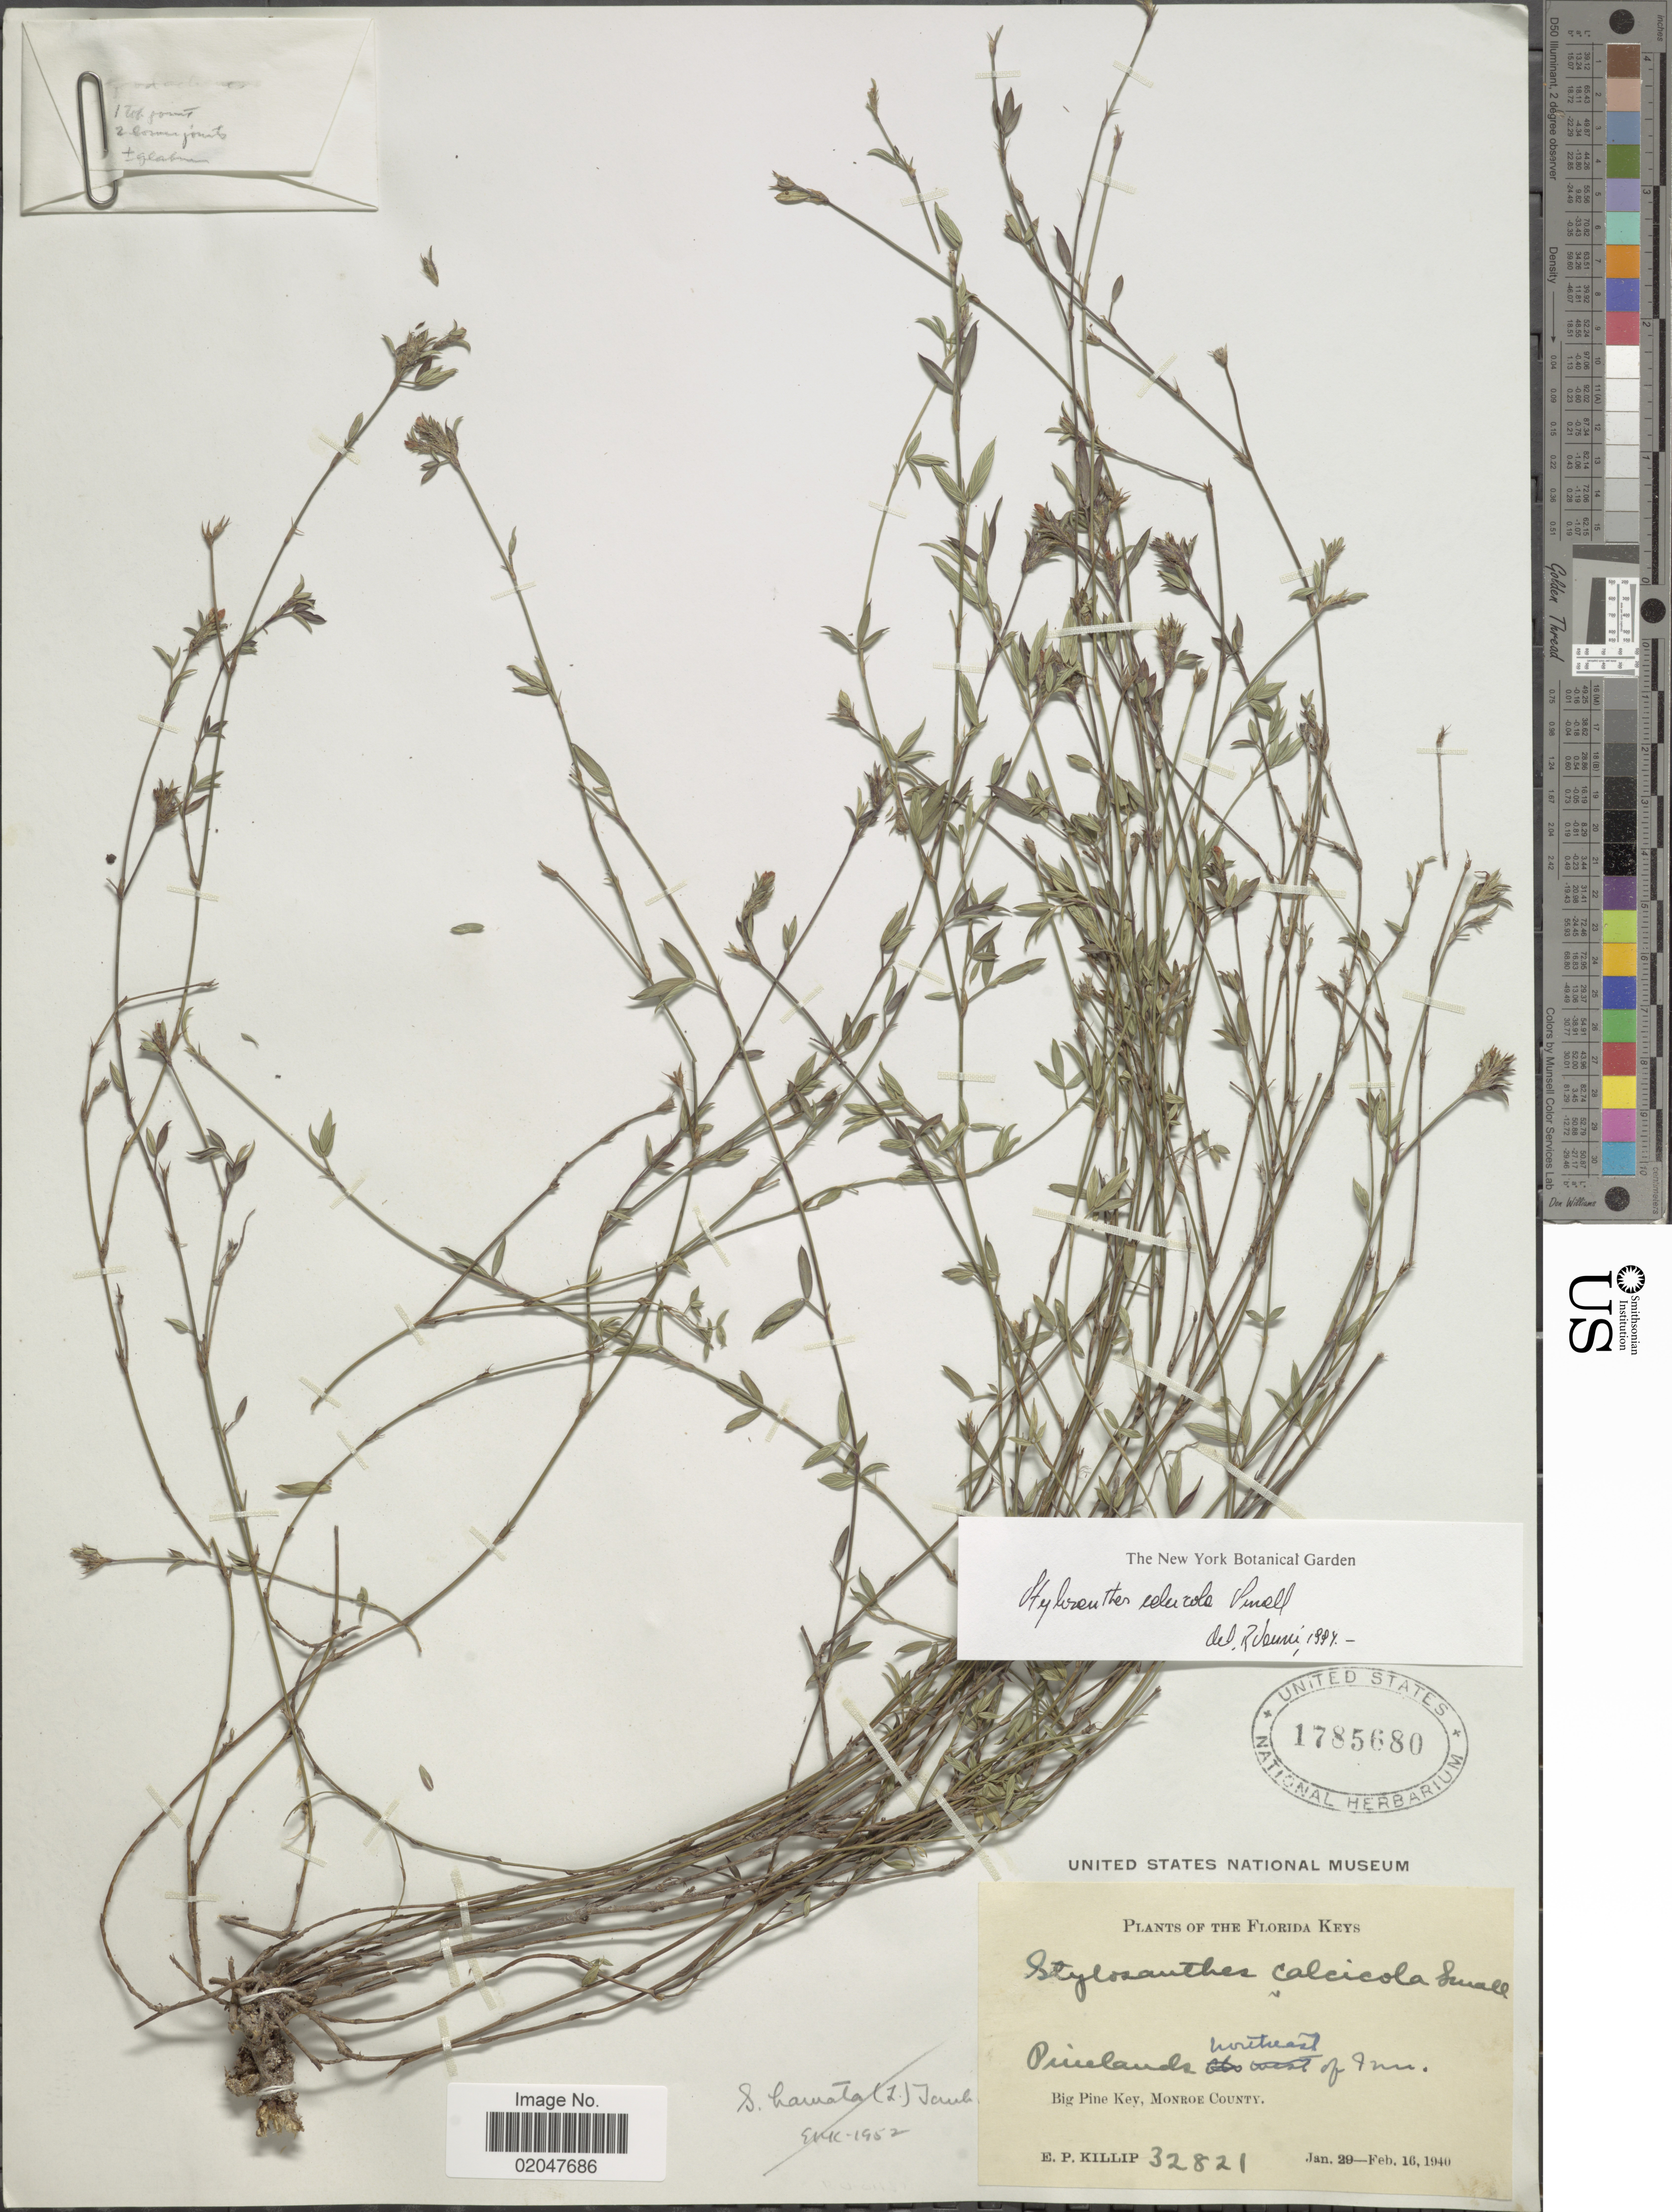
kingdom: Plantae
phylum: Tracheophyta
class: Magnoliopsida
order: Fabales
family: Fabaceae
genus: Stylosanthes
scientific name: Stylosanthes calcicola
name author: Small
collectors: E. P. Killip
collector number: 32821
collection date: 1940-01-29/1940-02-16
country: United States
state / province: Florida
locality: Florida Keys, northeast of Inn, Big Pine Key, Monroe County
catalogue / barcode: US 1785680